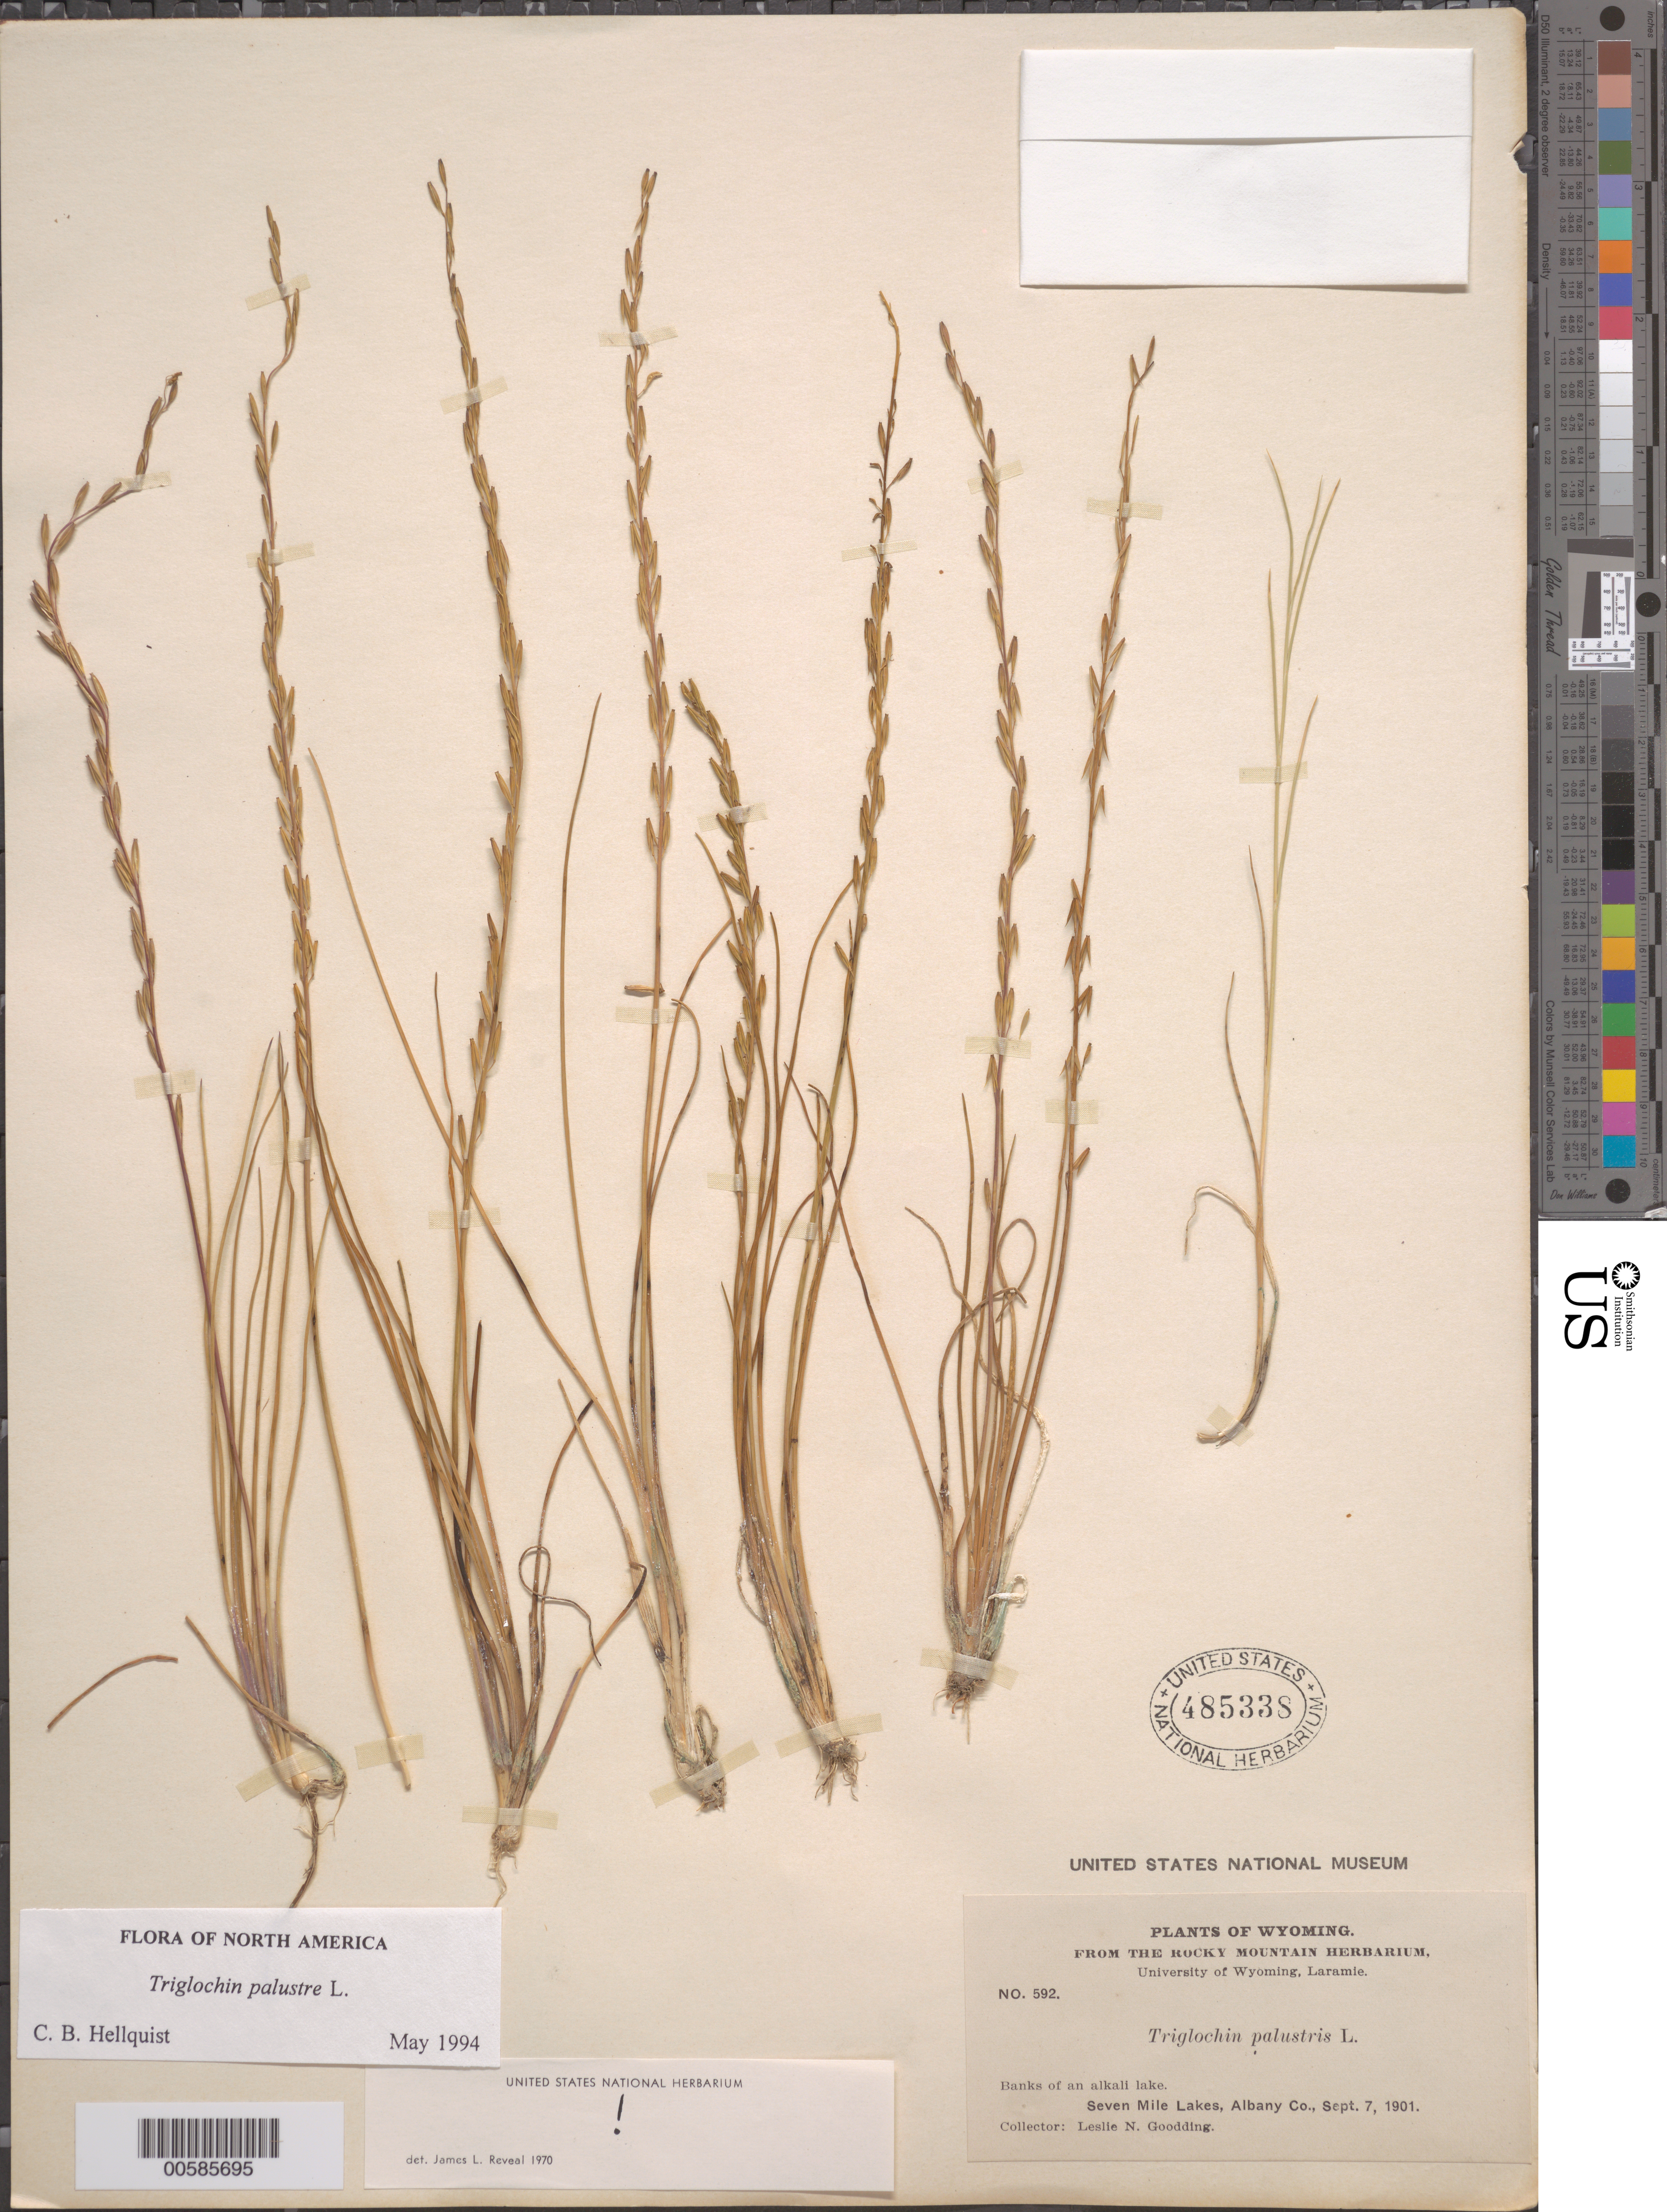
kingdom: Plantae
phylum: Tracheophyta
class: Liliopsida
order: Alismatales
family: Juncaginaceae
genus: Triglochin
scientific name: Triglochin palustris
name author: L.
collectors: L. N. Goodding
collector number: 592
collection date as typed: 07 Sep 1901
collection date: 1901-09-07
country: United States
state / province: Wyoming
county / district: Albany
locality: Seven Mile Lakes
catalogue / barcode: US 485338